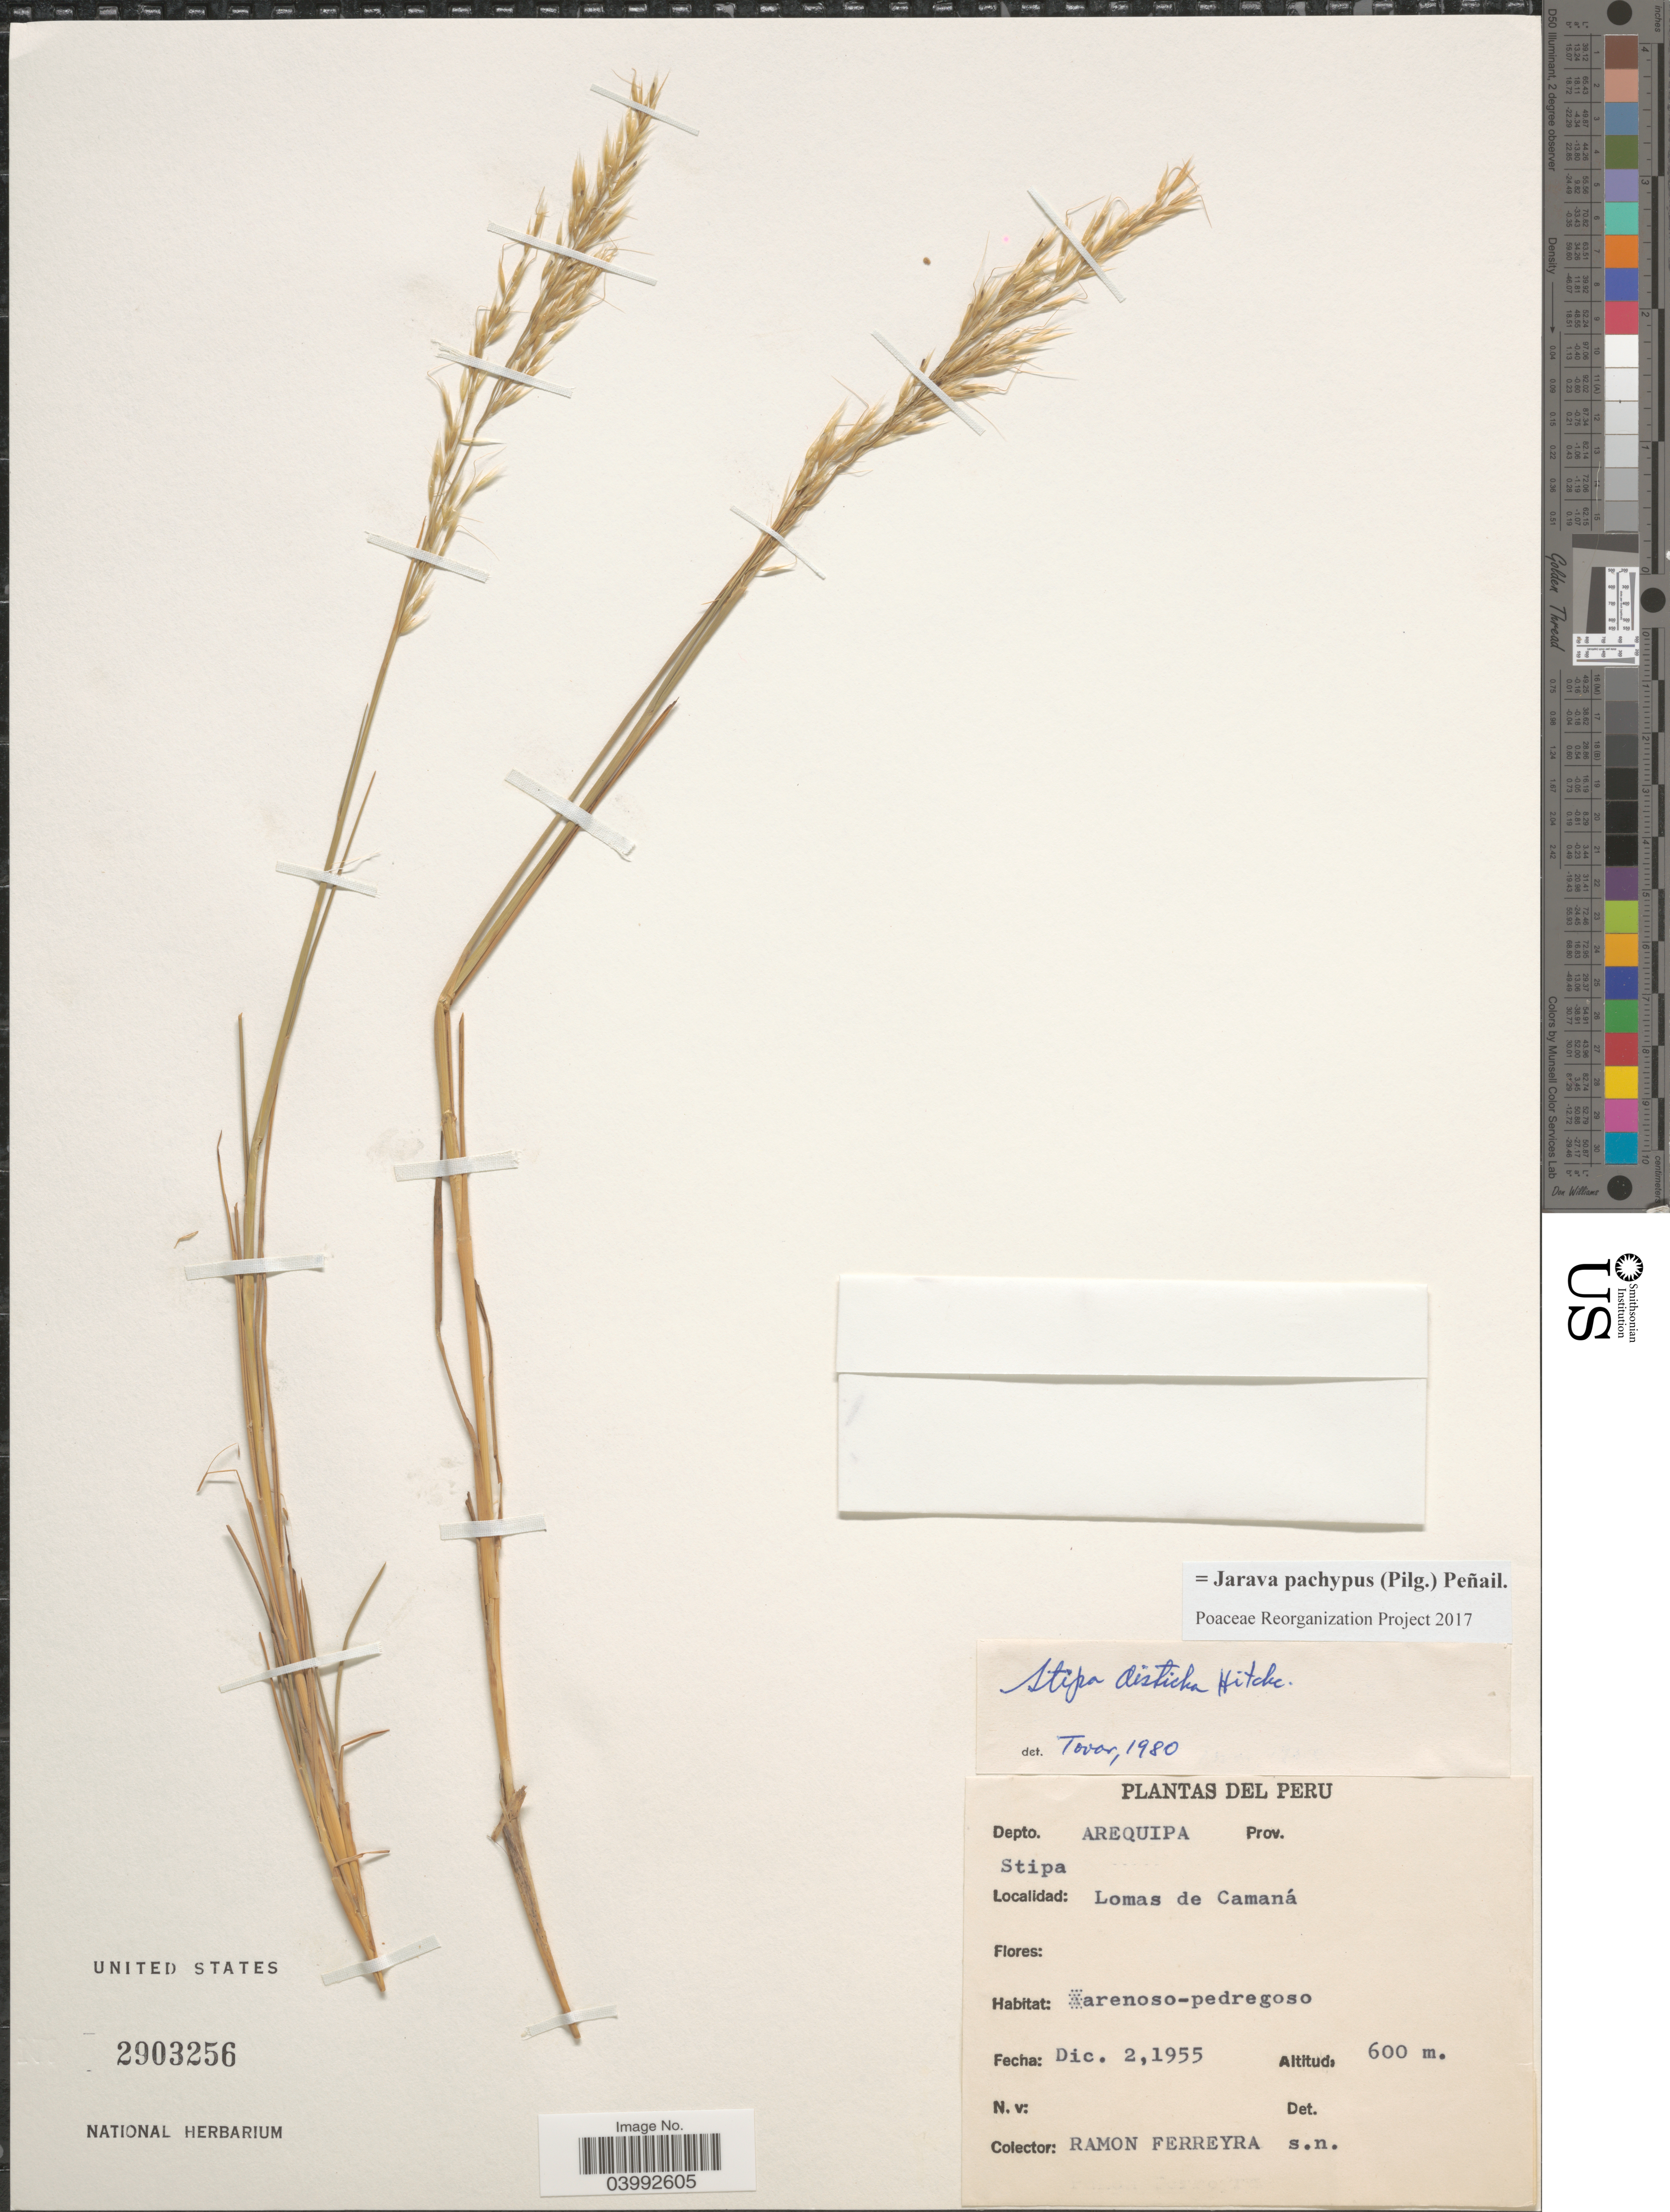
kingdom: Plantae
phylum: Tracheophyta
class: Liliopsida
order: Poales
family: Poaceae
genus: Jarava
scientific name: Jarava pachypus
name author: Pilg.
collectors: R. A. Ferreyra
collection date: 1955-12-02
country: Peru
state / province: Arequipa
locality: Depto. Arequipa. Lomas de Camaná.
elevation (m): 600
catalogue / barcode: US 2903256